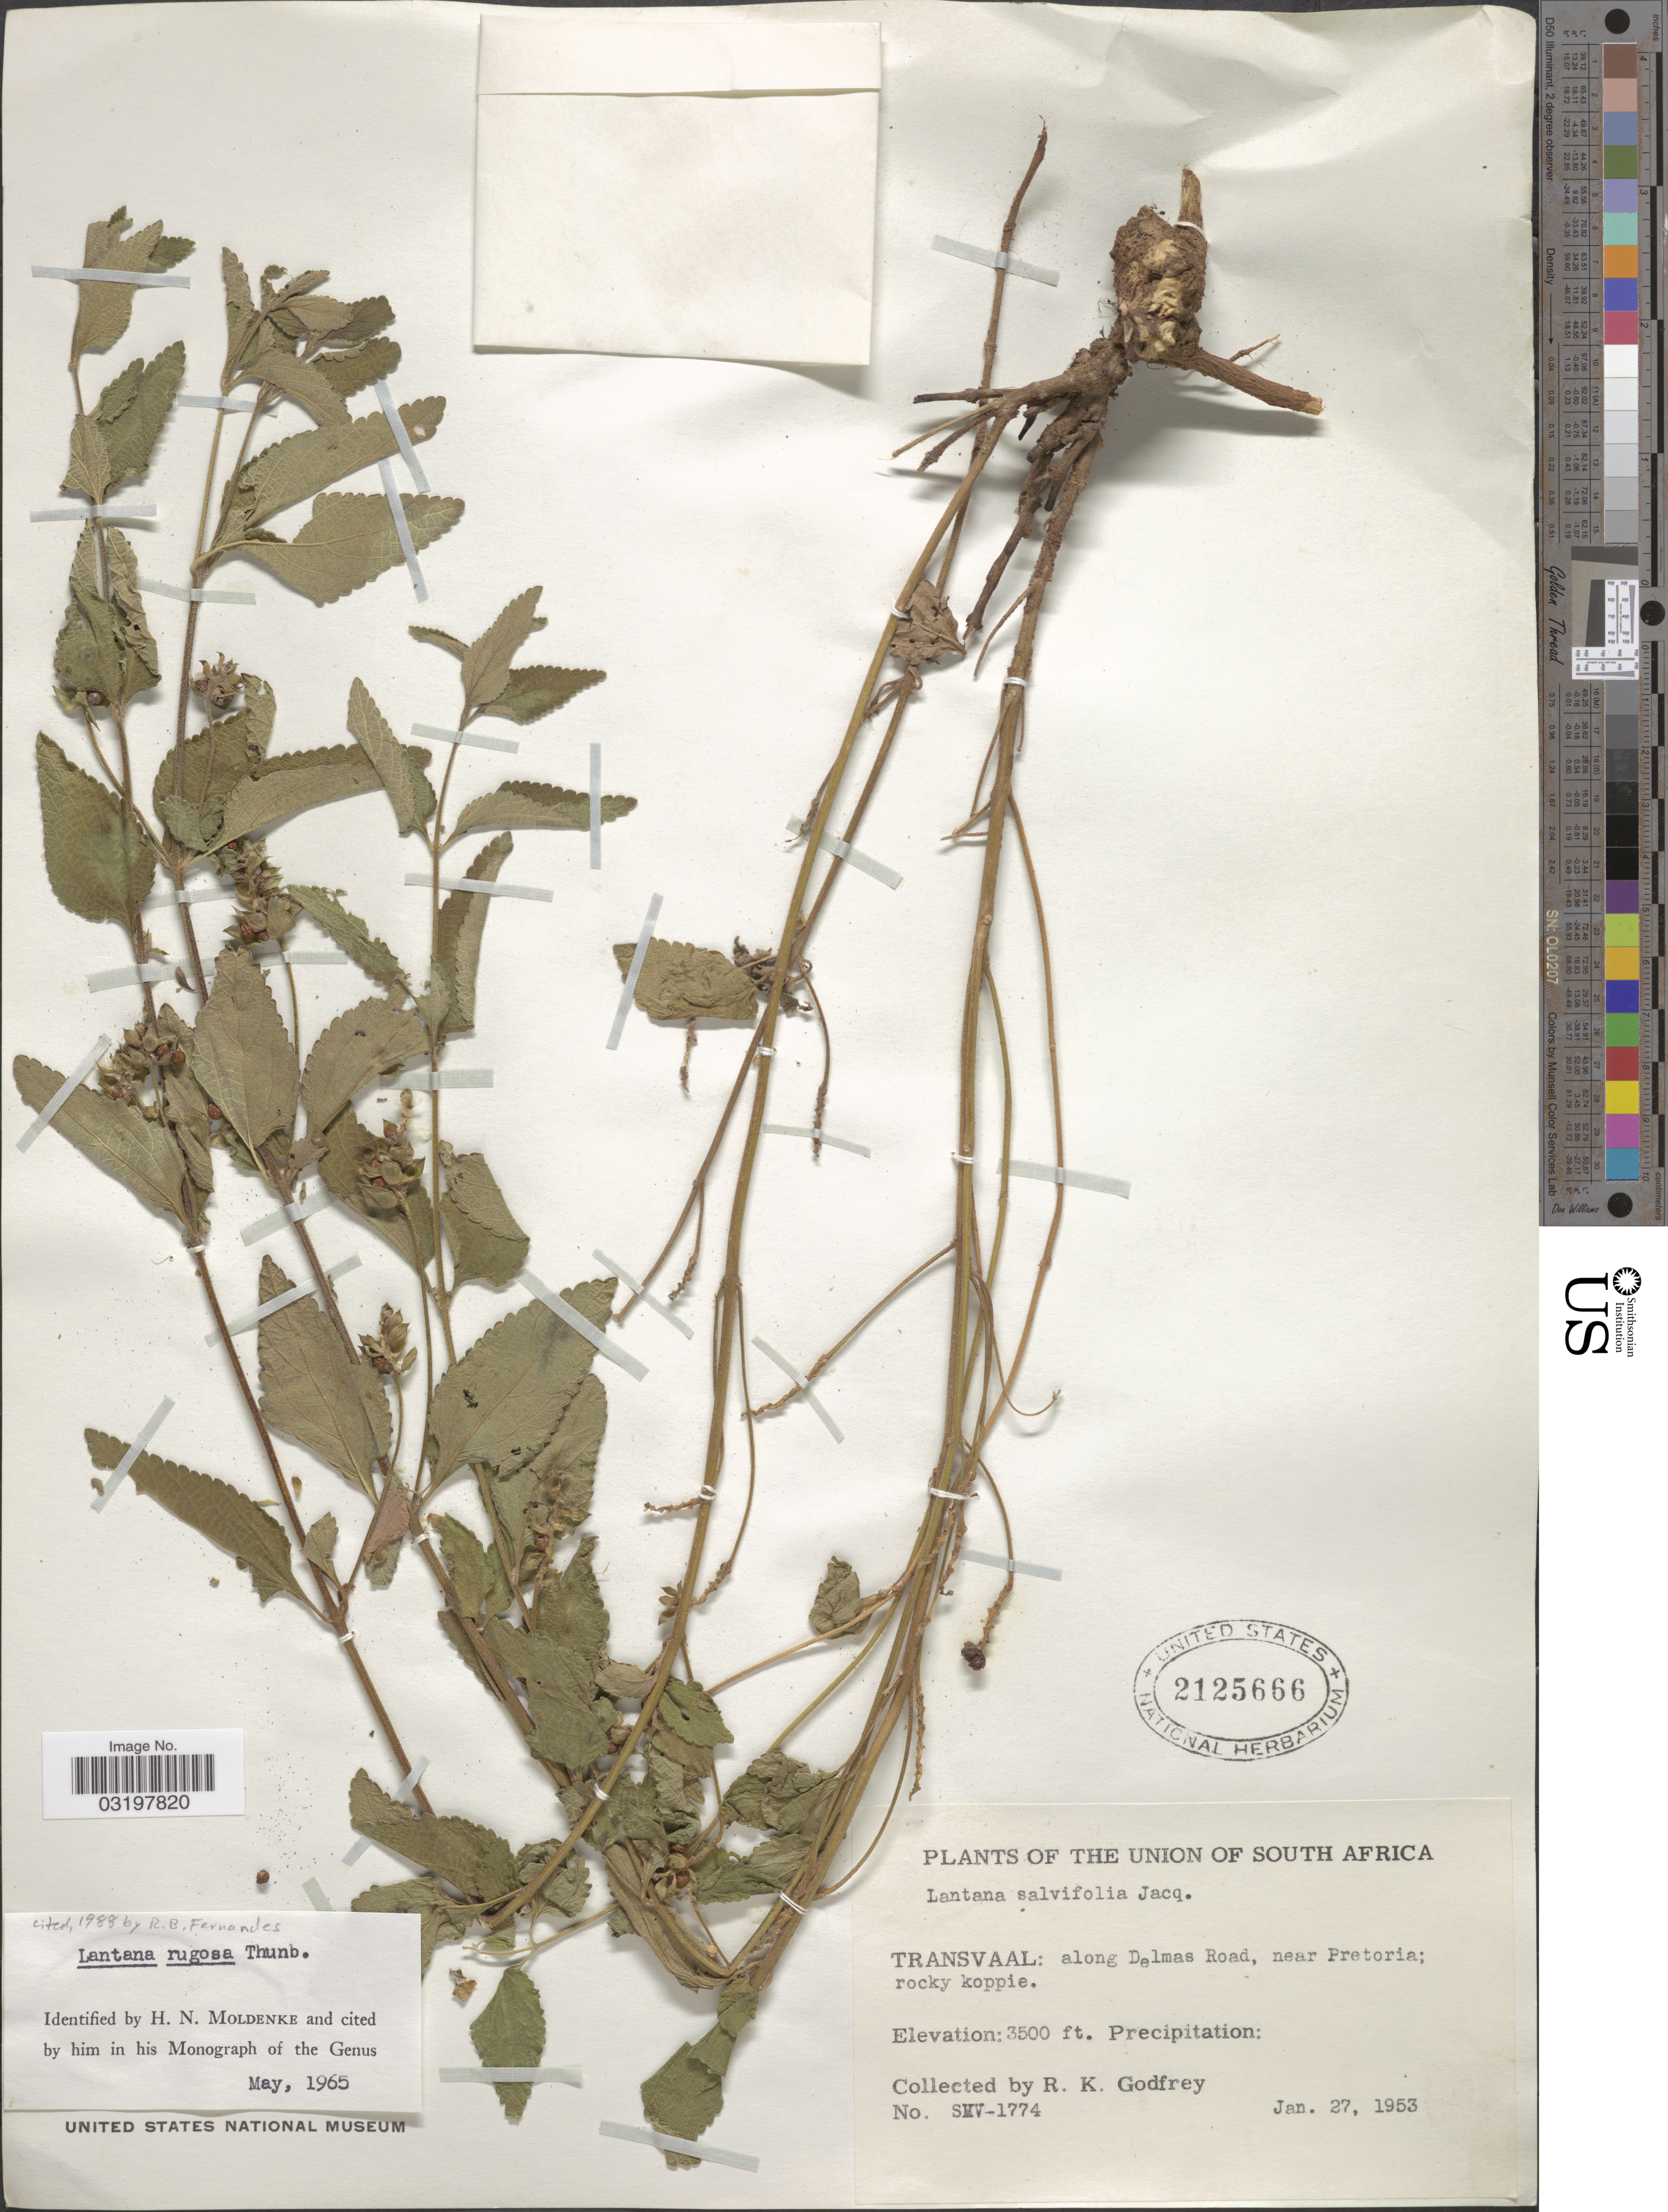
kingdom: Plantae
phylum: Tracheophyta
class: Magnoliopsida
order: Lamiales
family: Verbenaceae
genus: Lantana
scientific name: Lantana rugosa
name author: Thunb.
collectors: R. K. Godfrey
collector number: SMV-1774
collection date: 1953-01-27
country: South Africa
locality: The Union of South Africa, Transvaal: along Delmas Road, near Pretoria; rocky koppie.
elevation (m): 1067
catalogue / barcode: US 2125666